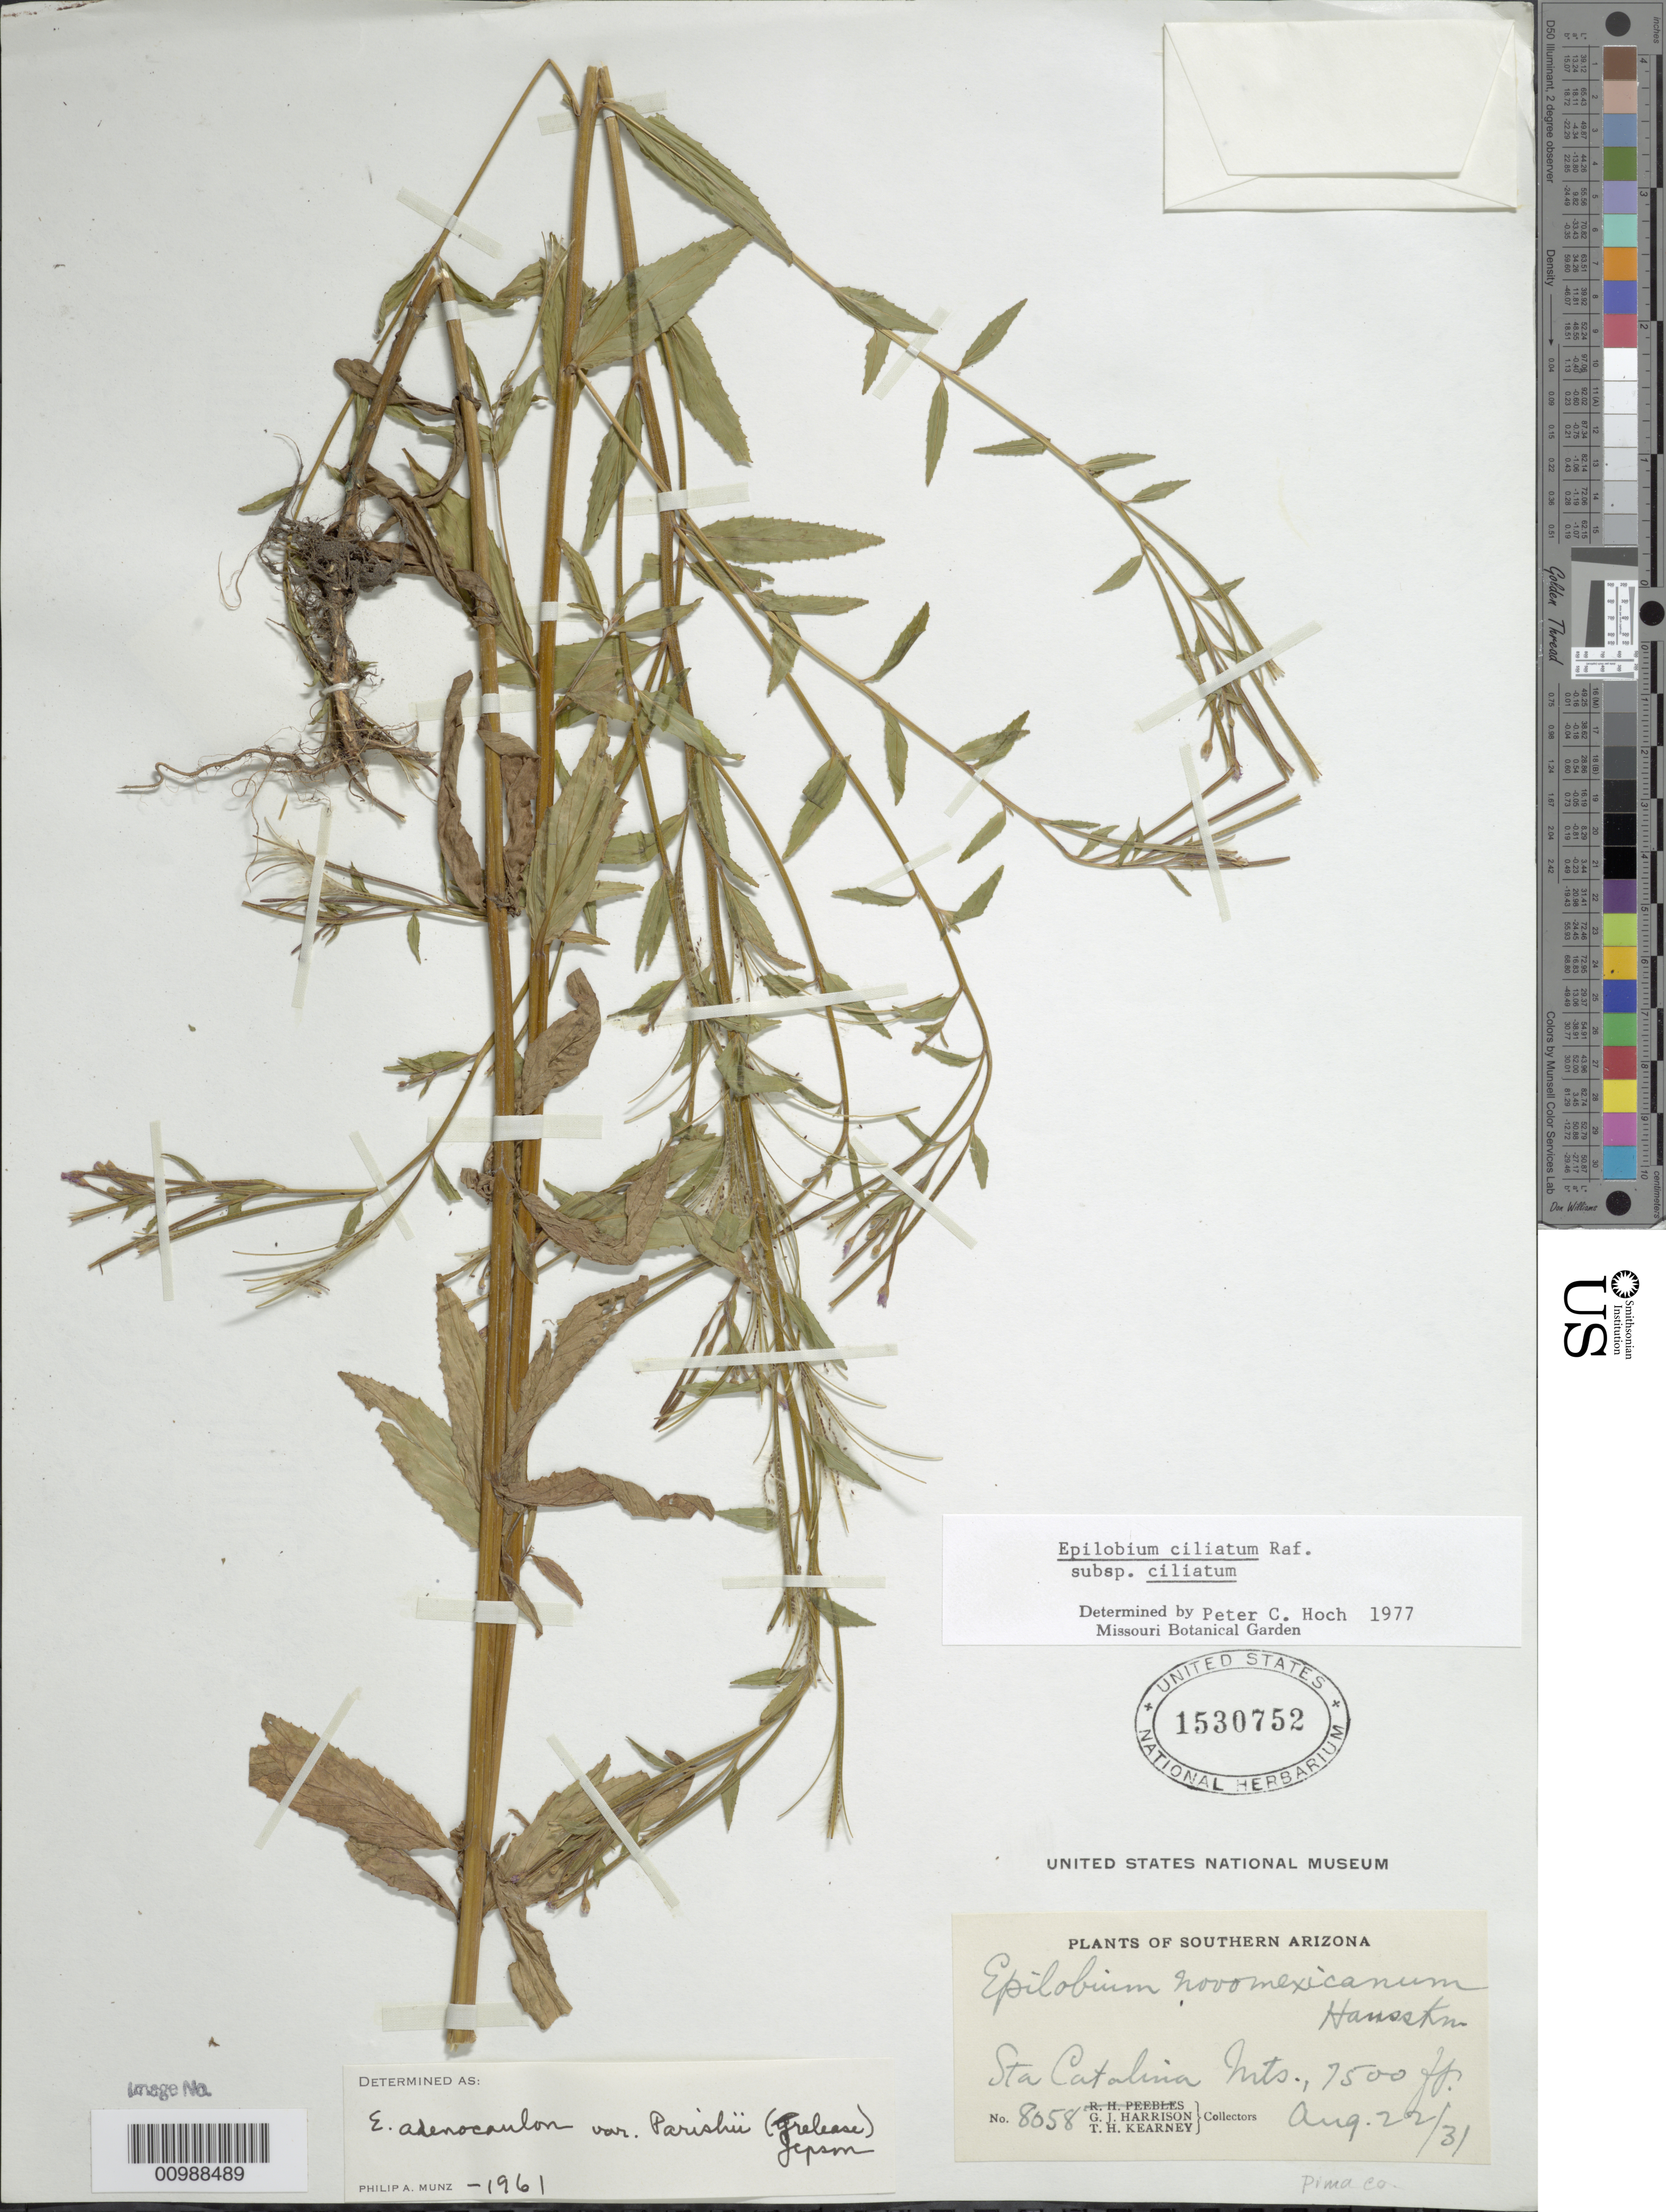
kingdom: Plantae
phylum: Tracheophyta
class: Magnoliopsida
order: Myrtales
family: Onagraceae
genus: Epilobium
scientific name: Epilobium ciliatum subsp. ciliatum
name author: Raf.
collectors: G. J. Harrison & T. H. Kearney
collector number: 8058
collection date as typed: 22 Aug 1931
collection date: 1931-08-22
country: United States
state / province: Arizona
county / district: Pima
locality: Santa Catalina Mountains.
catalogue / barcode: US 1530752